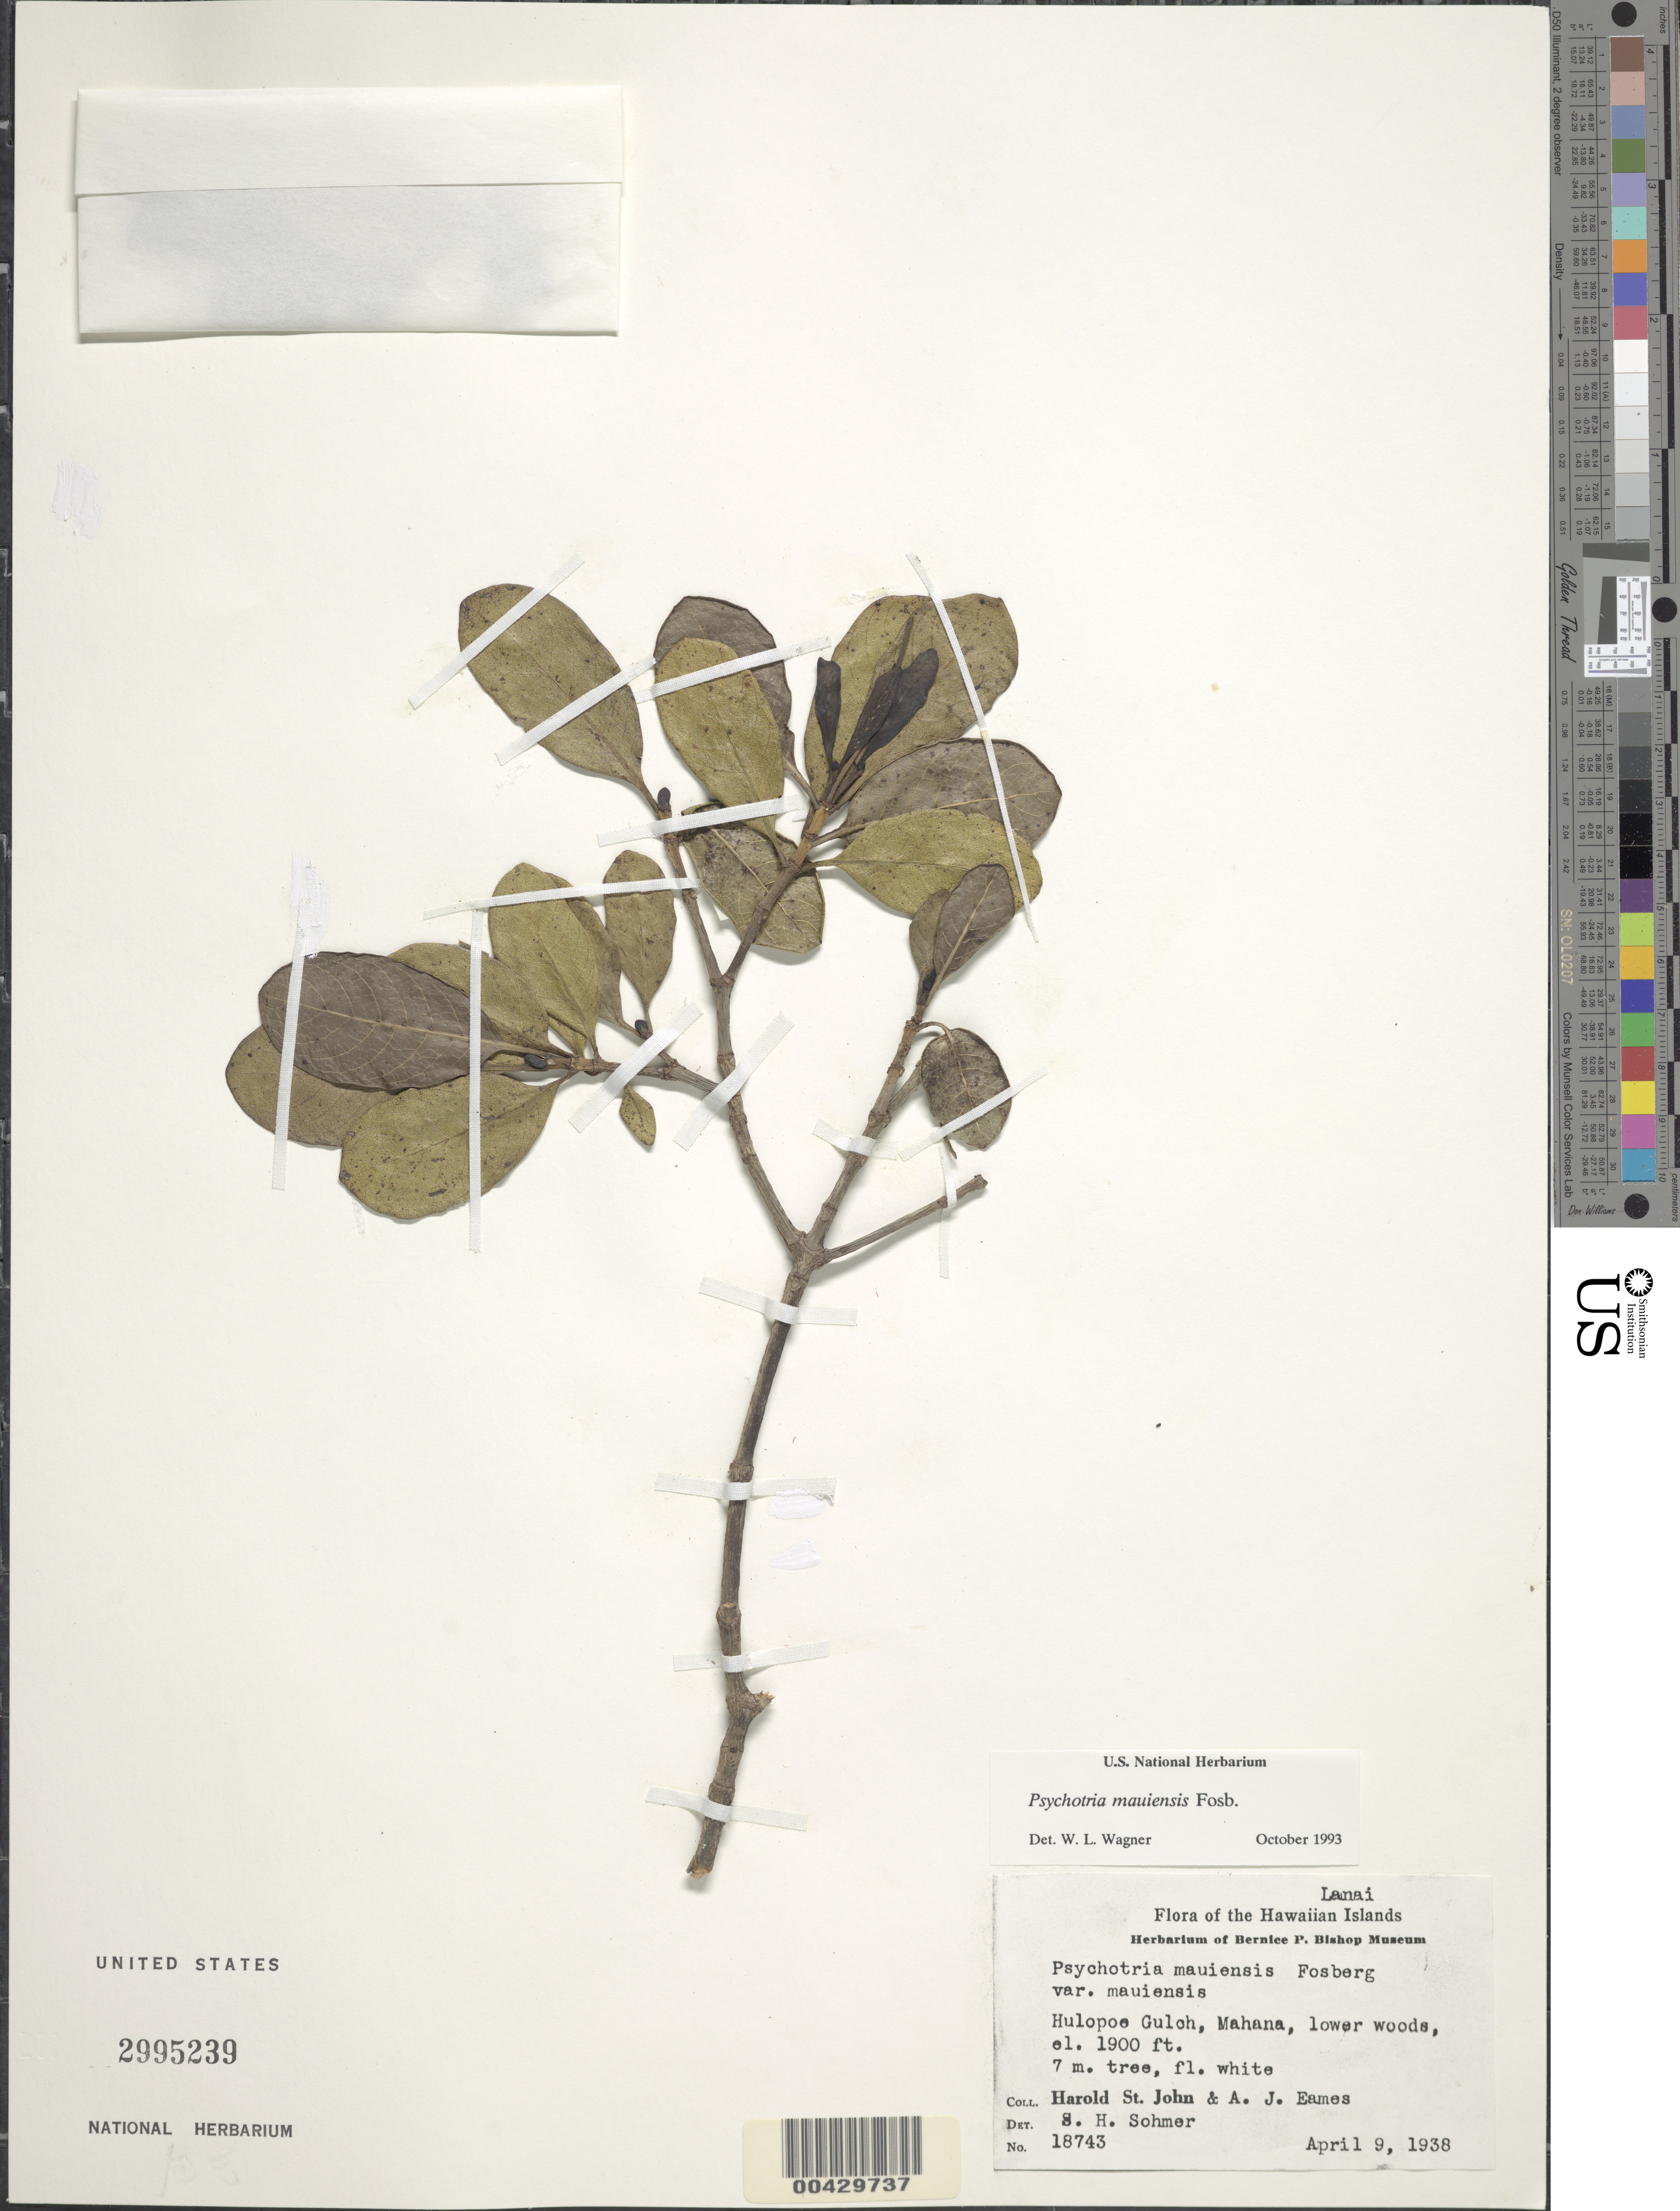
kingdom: Plantae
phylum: Tracheophyta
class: Magnoliopsida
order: Gentianales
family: Rubiaceae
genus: Psychotria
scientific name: Psychotria mauiensis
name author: Fosberg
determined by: Wagner, W. L., (BOT), Smithsonian Institution - National Museum of Natural History (UNITED STATES)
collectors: H. St. John & A. J. Eames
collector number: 18743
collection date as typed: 9 Apr 1938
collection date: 1938-04-09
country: United States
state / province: Hawaii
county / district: Maui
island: Lana'i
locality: Hulopoe Gulch, Mahana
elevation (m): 579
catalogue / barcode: US 2995239